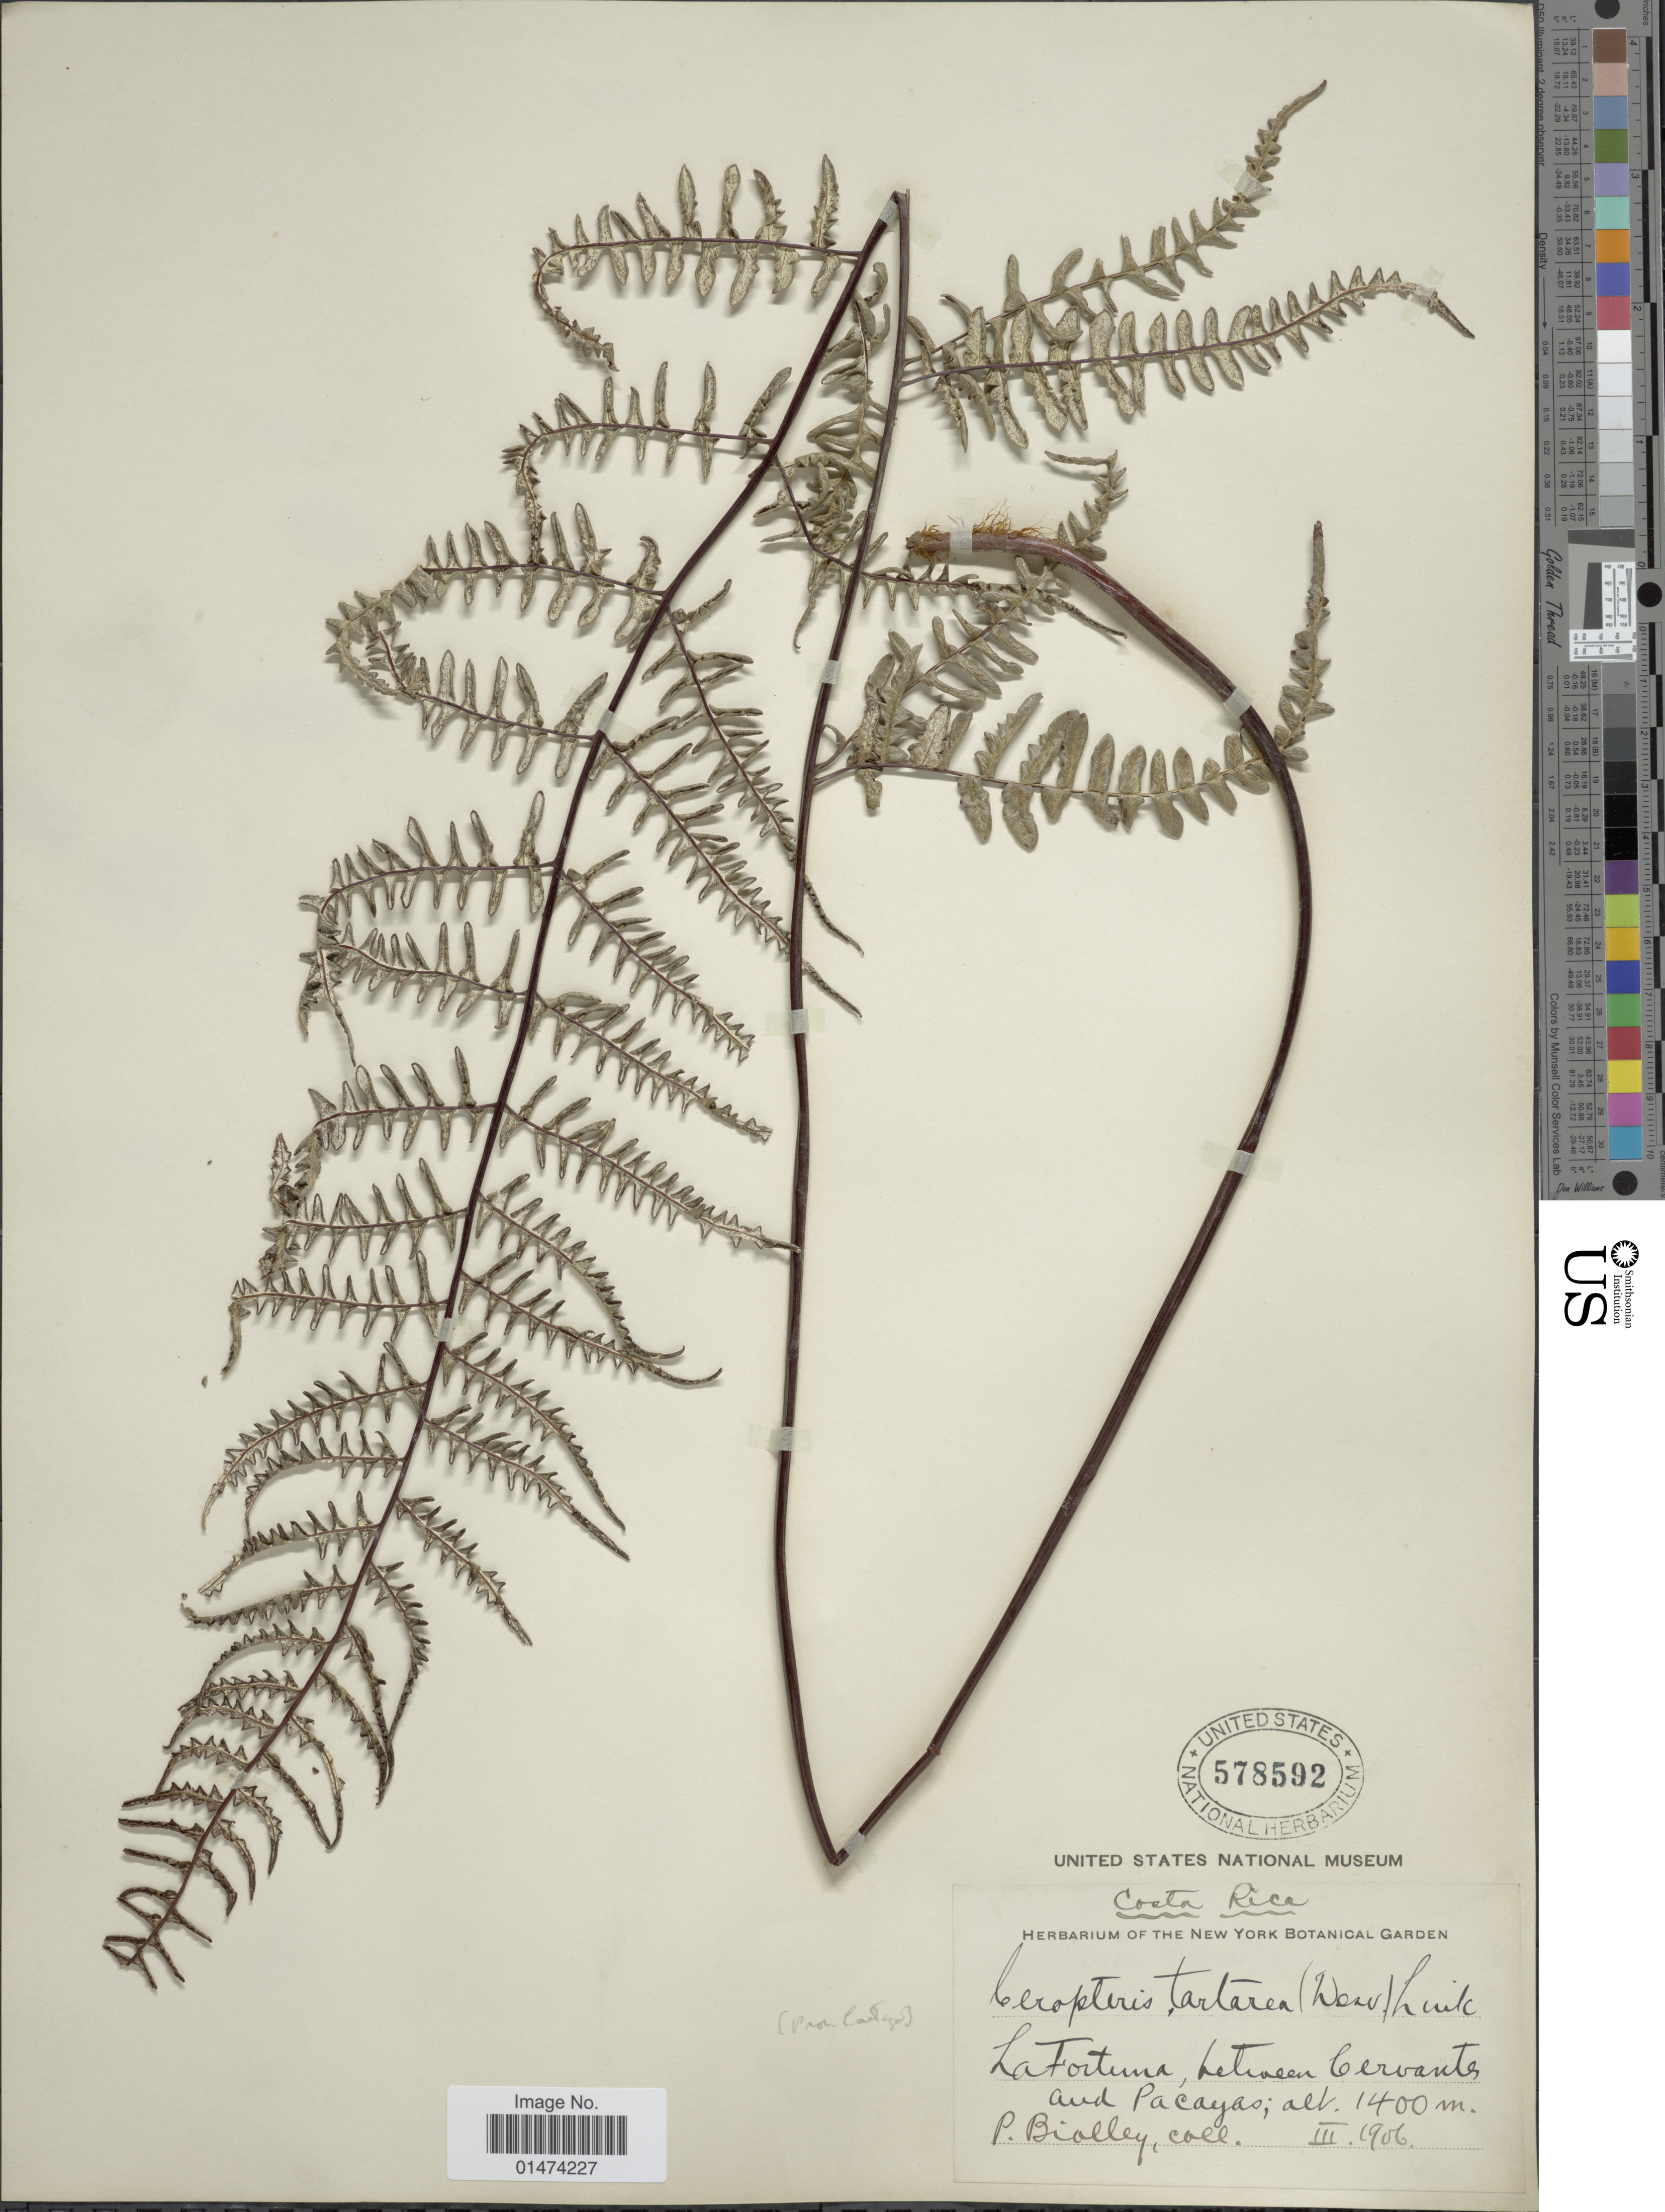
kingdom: Plantae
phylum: Tracheophyta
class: Polypodiopsida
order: Polypodiales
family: Pteridaceae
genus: Pityrogramma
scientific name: Pityrogramma tartarea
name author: (Cav.) Maxon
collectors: P. Biolley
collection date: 1906-03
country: Costa Rica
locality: La Fortuna, between Cervante and Pacayas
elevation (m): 1400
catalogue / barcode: US 578592